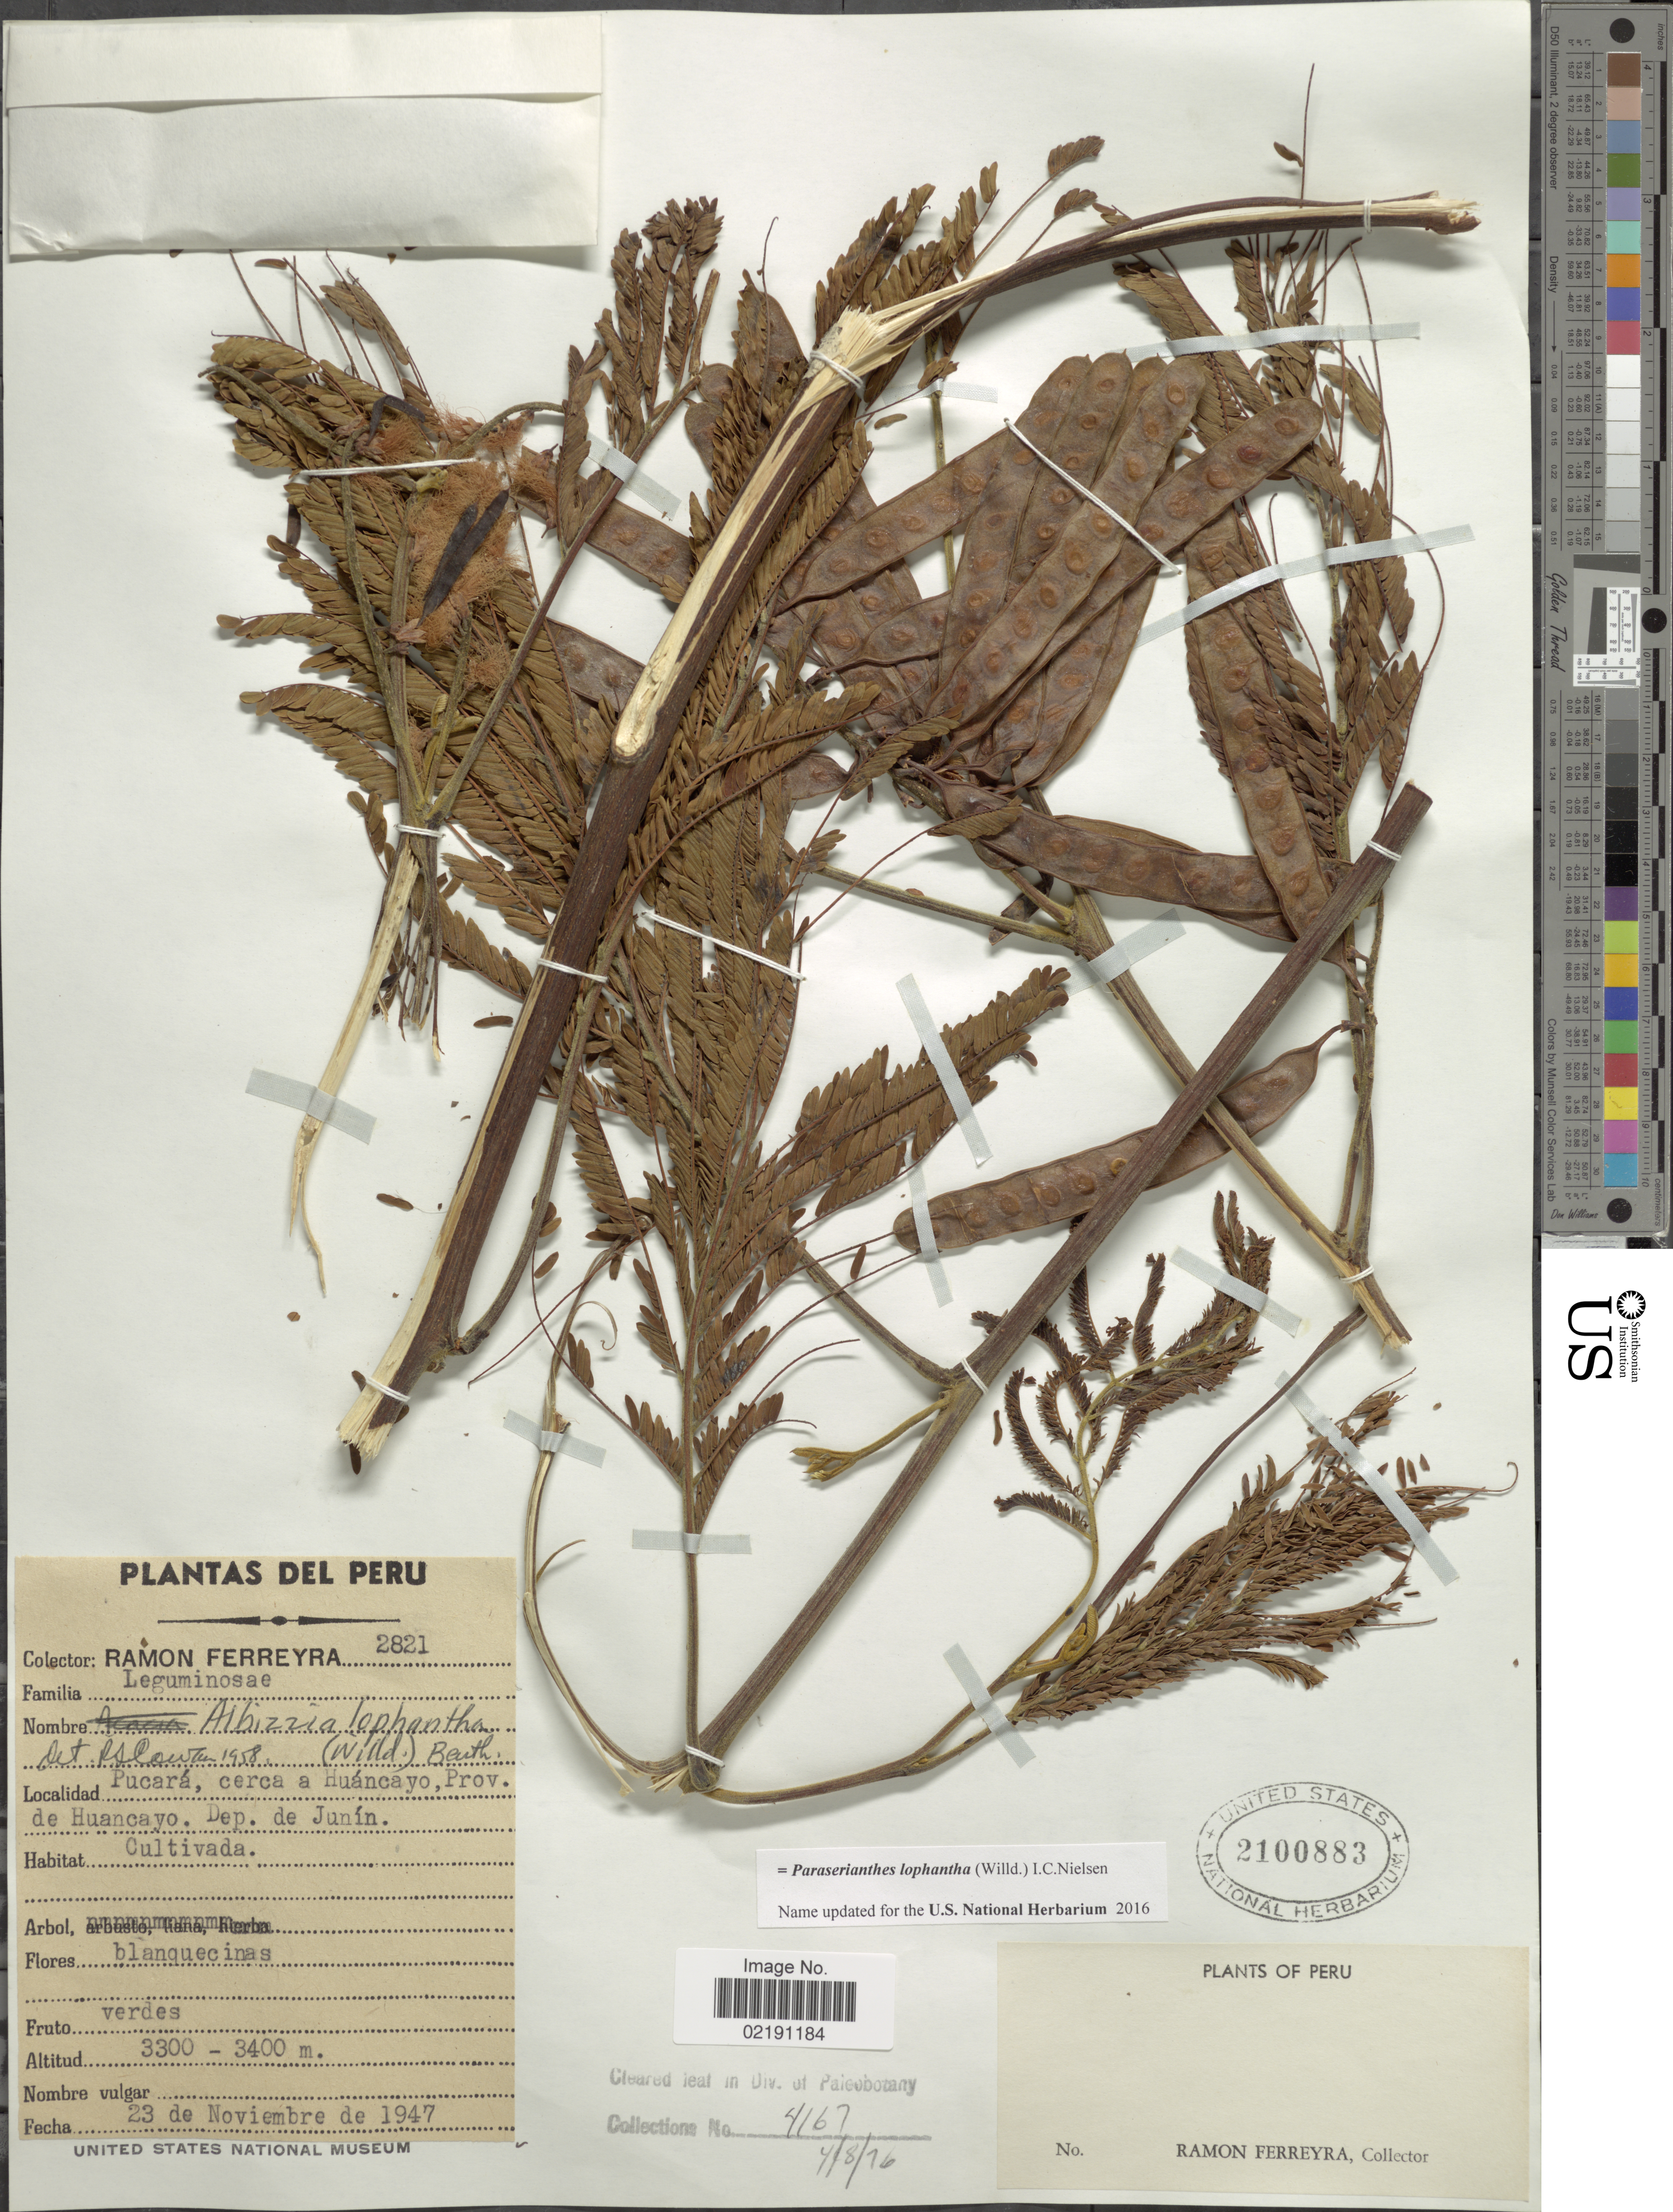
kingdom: Plantae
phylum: Tracheophyta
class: Magnoliopsida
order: Fabales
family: Fabaceae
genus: Paraserianthes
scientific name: Paraserianthes lophantha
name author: (Vent.) I.C. Nielsen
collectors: R. A. Ferreyra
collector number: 2821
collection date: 1947-11-23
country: Peru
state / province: Junín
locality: Pucara, cerca a Huáncayo, Prov. de Huancayo. Dep. de Junín.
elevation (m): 3300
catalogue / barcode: US 2100883